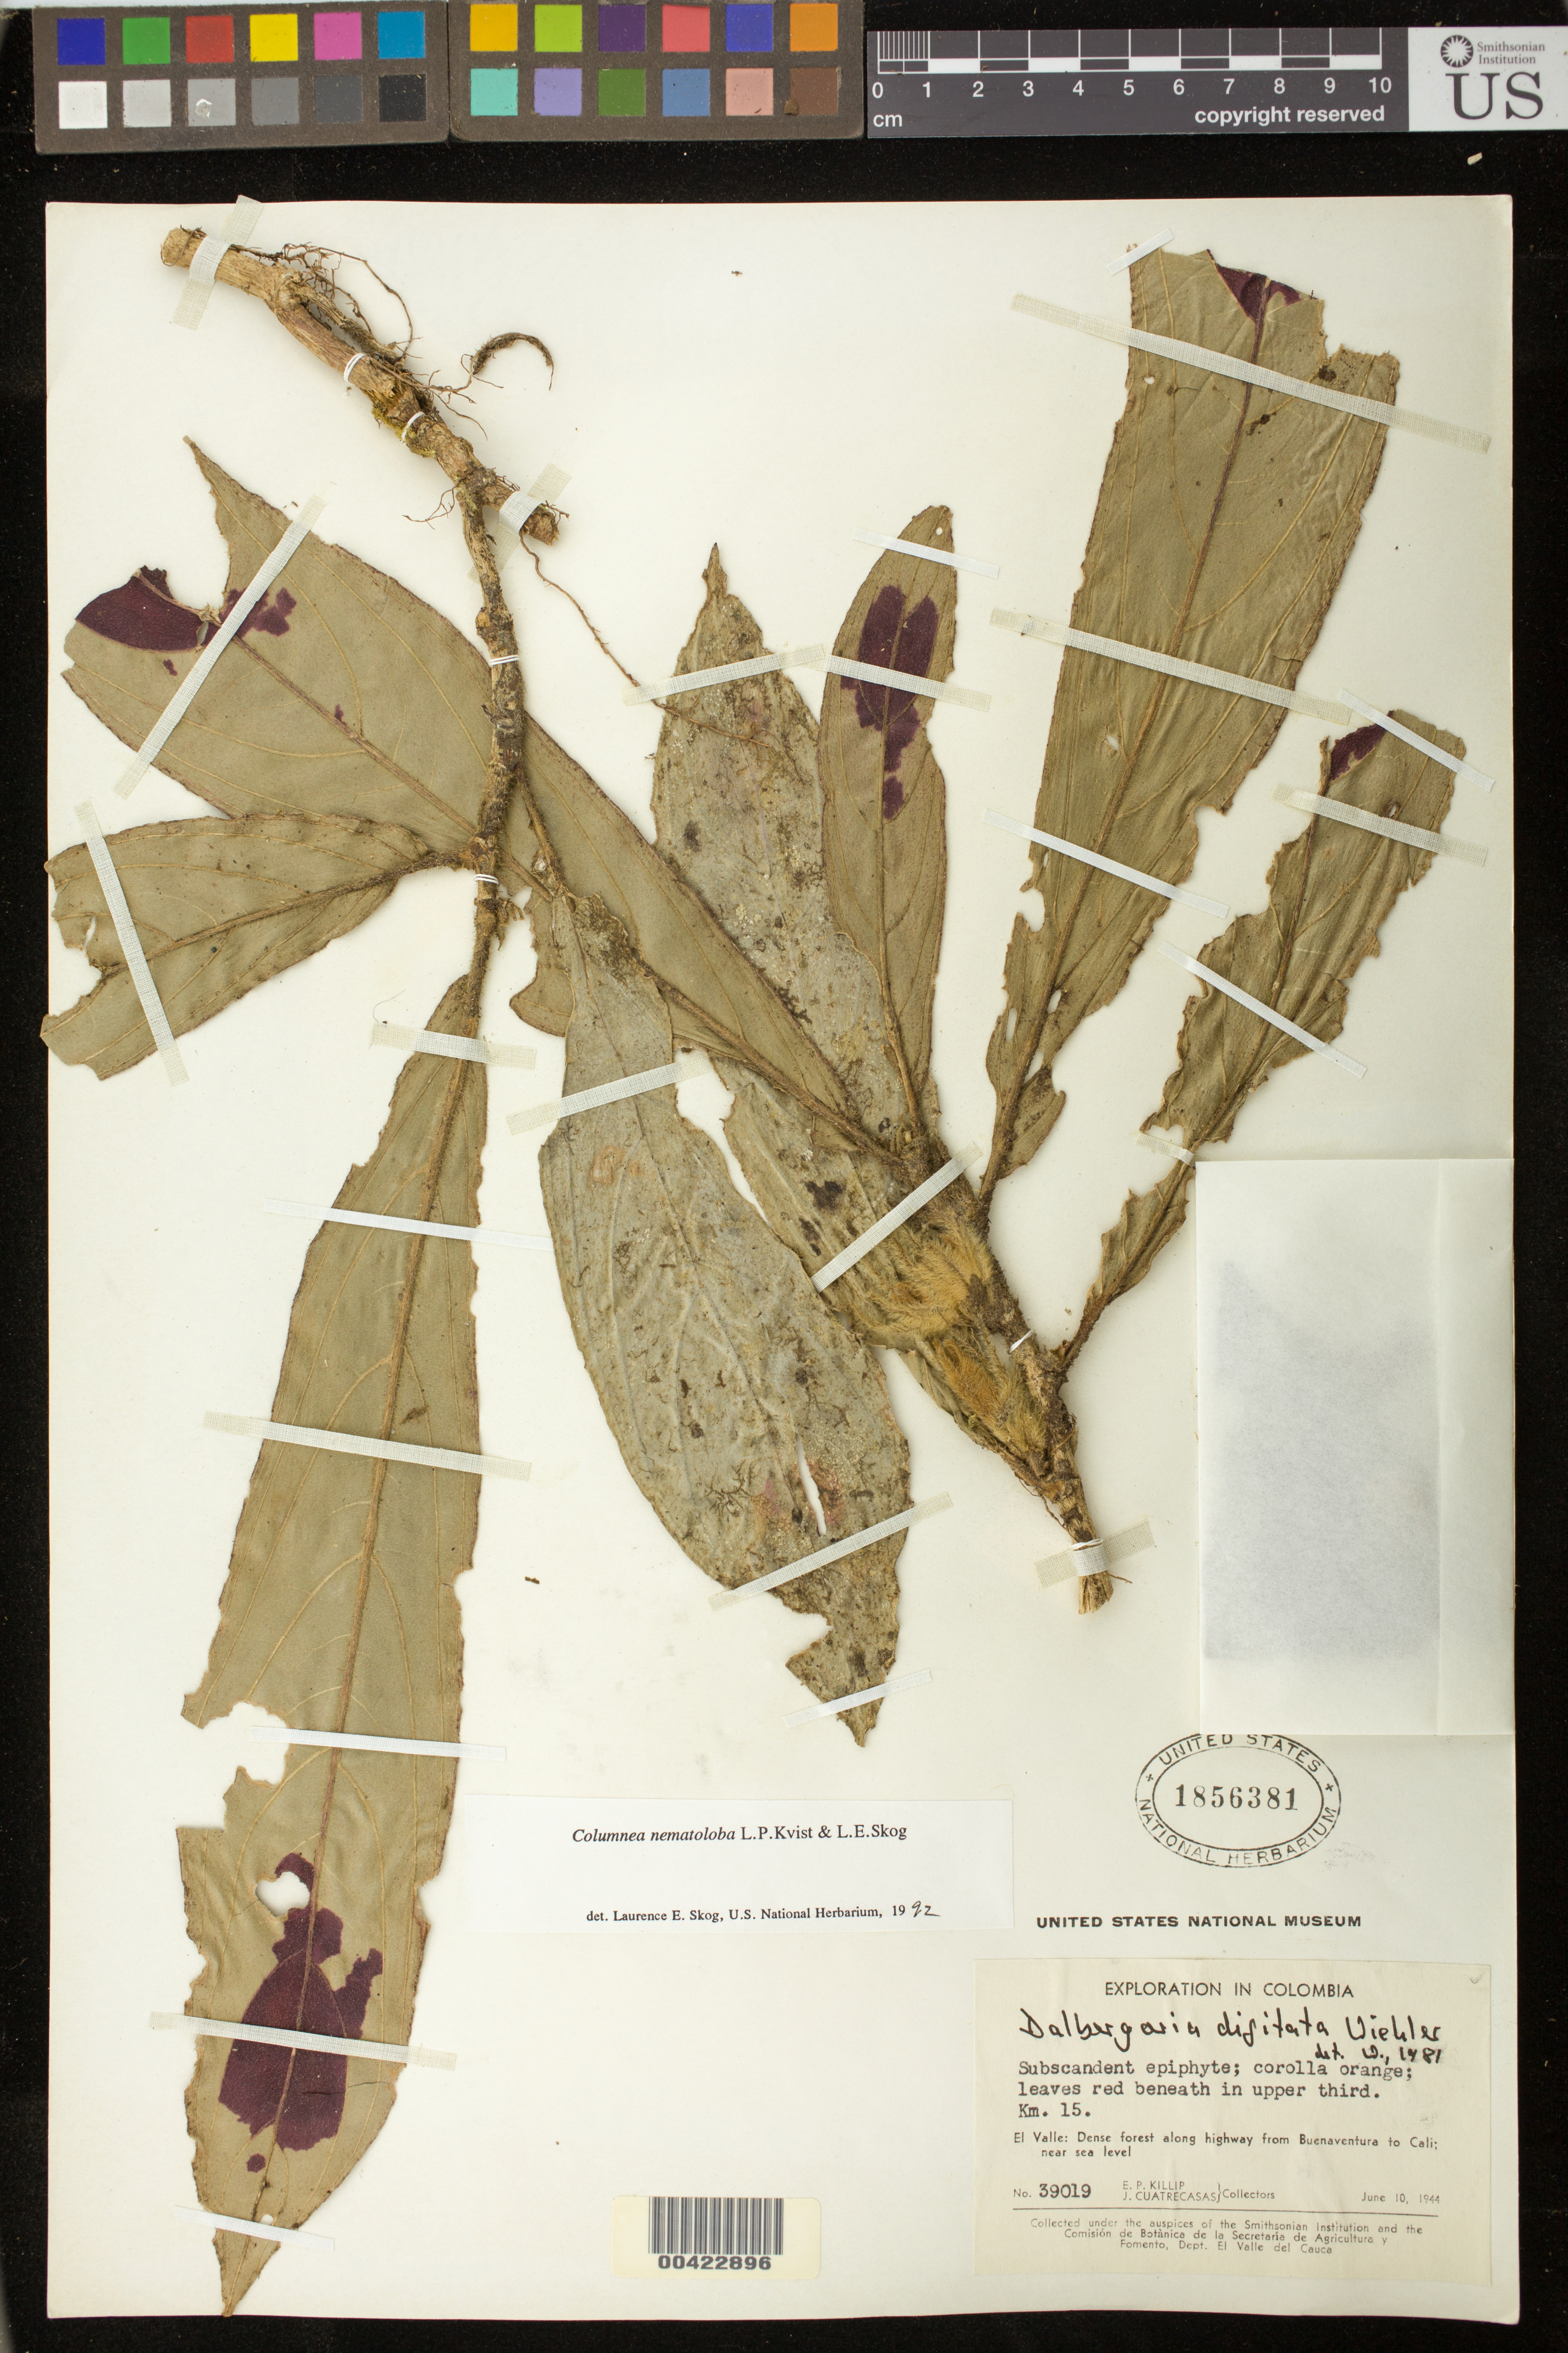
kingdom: Plantae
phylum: Tracheophyta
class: Magnoliopsida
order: Lamiales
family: Gesneriaceae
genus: Columnea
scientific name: Columnea nematoloba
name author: L.P. Kvist & L.E. Skog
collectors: E. P. Killip & J. Cuatrecasas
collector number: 39019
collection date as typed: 10 Jun 1944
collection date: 1944-06-10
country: Colombia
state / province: Valle del Cauca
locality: Buenaventura t Cali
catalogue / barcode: US 1856381